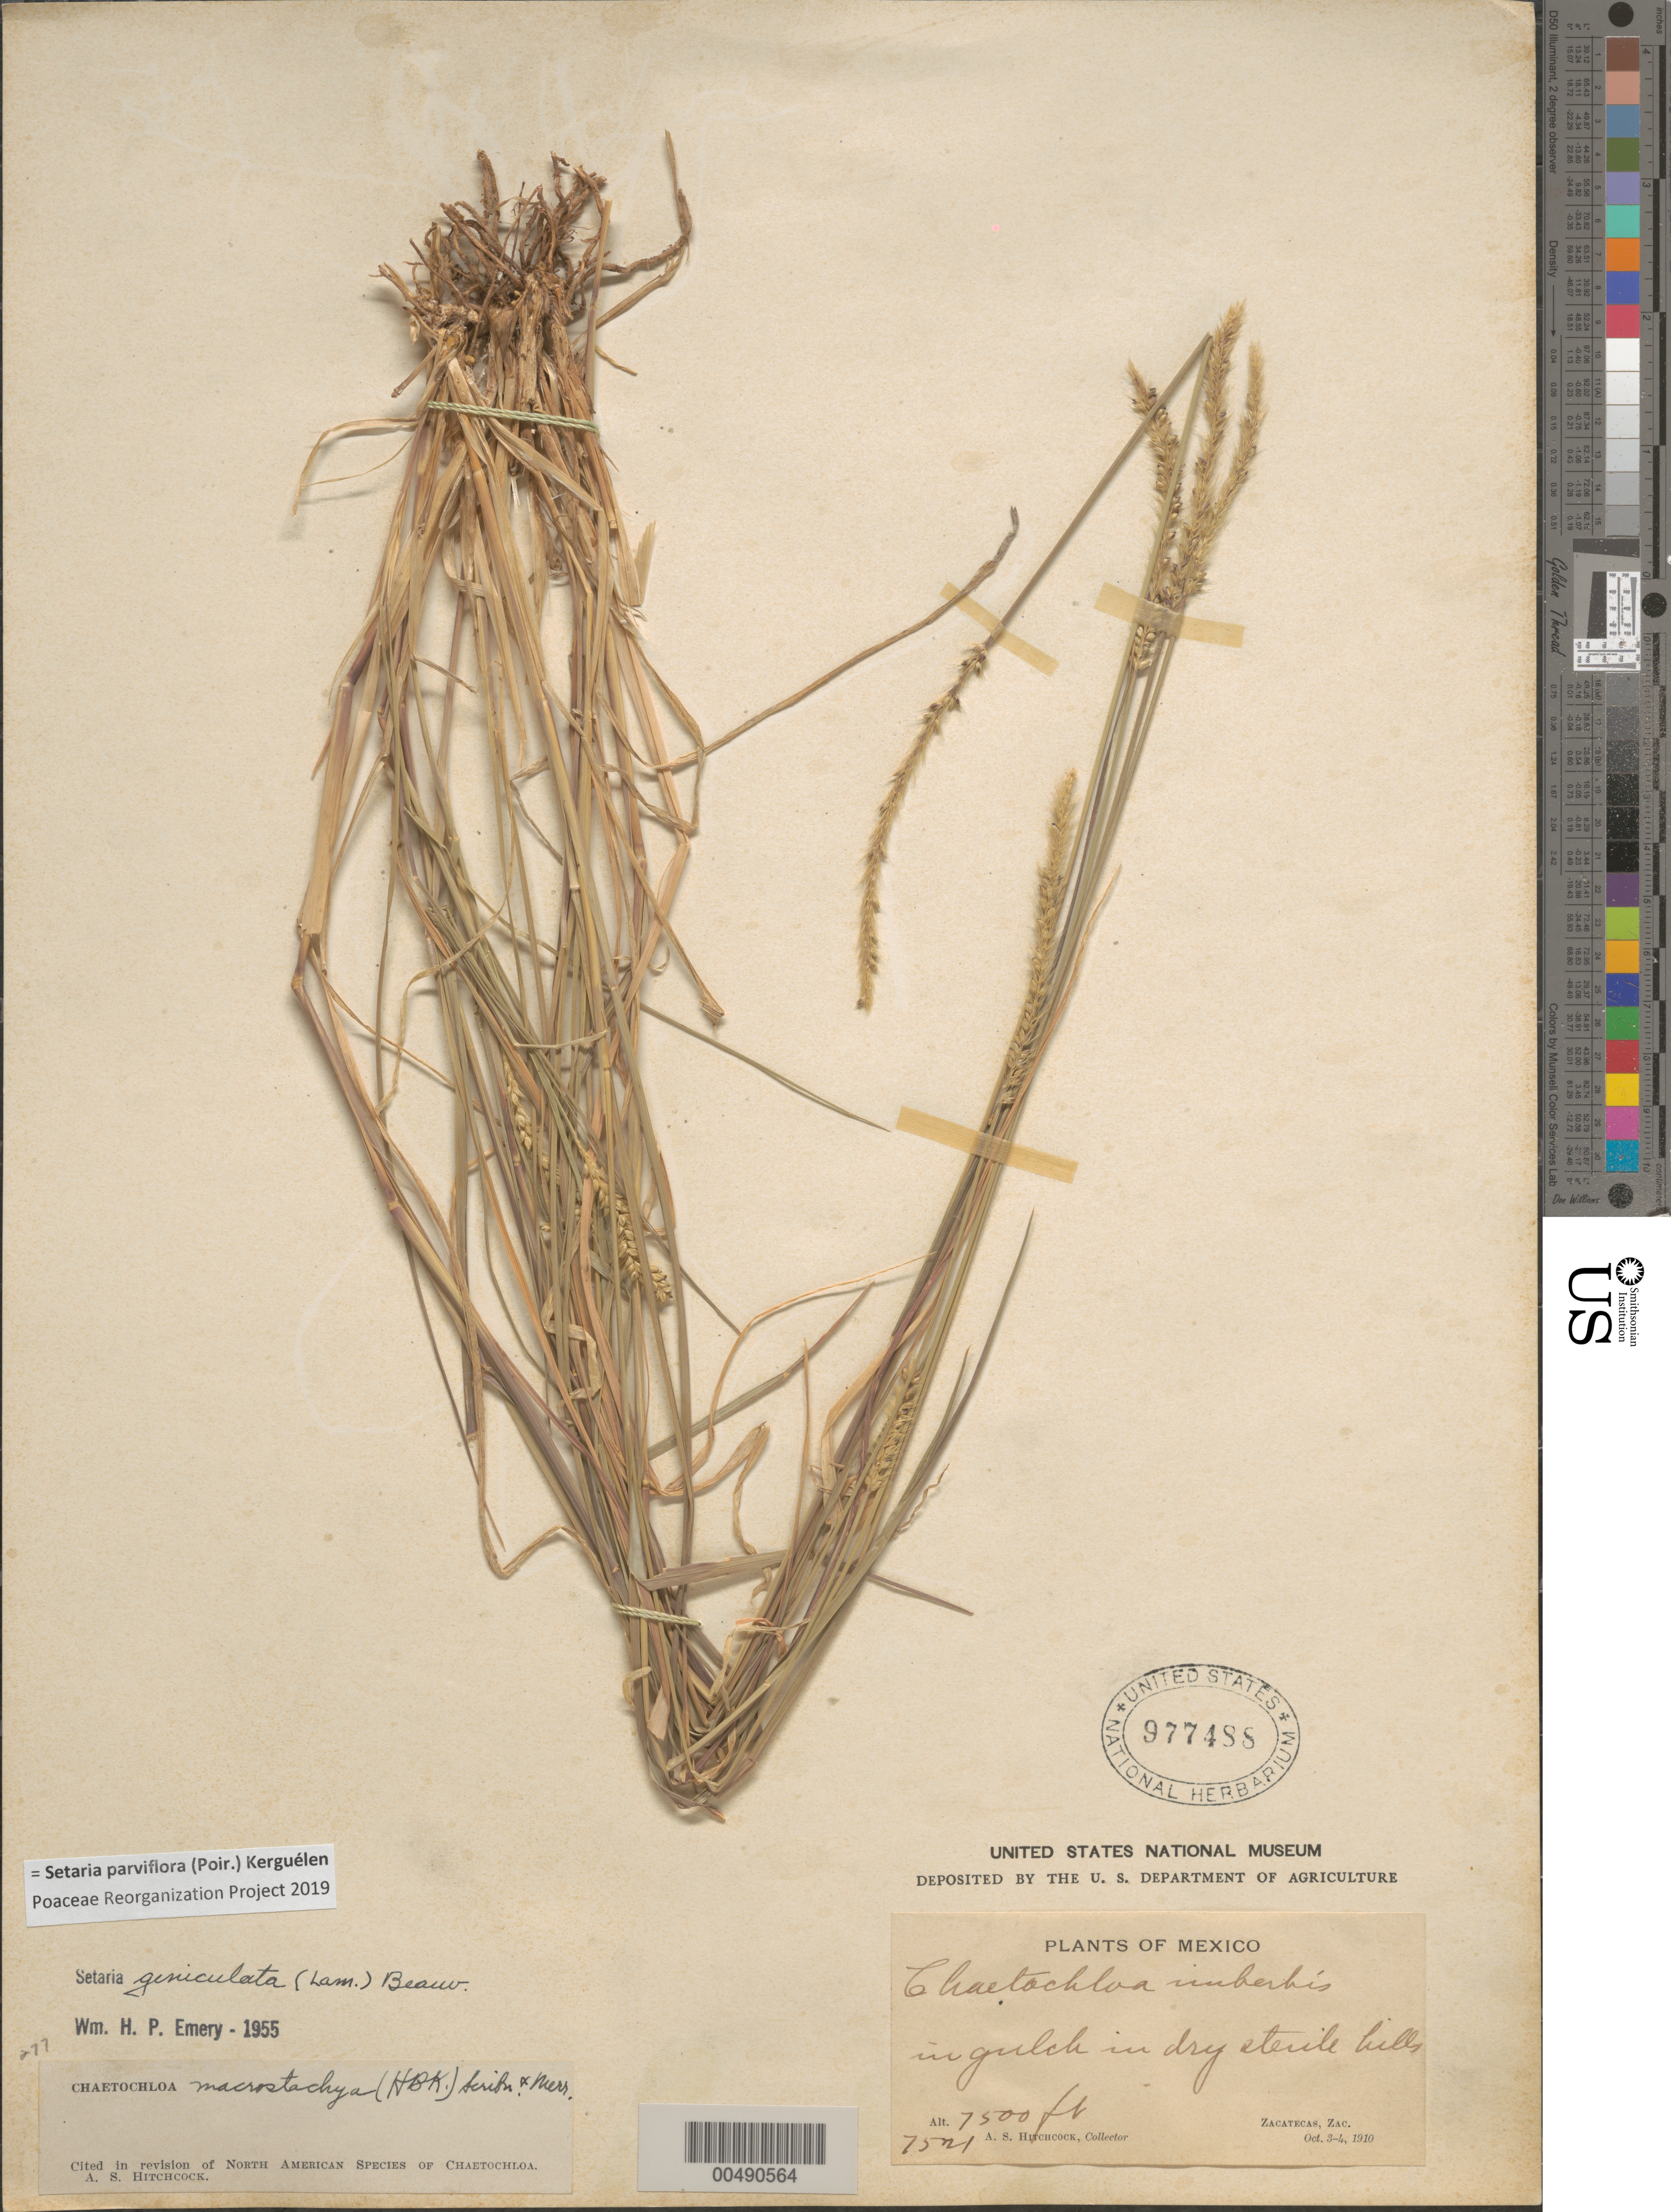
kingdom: Plantae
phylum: Tracheophyta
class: Liliopsida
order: Poales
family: Poaceae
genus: Setaria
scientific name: Setaria parviflora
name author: (Poir.) Kerguélen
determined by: Poaceae Reorganization Project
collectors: A. S. Hitchcock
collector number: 7521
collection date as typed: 3 Oct 1910 to 4 Oct 1910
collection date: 1910-10-03/1910-10-04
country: Mexico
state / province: Zacatecas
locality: Zacatecas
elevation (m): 2286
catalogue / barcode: US 977488